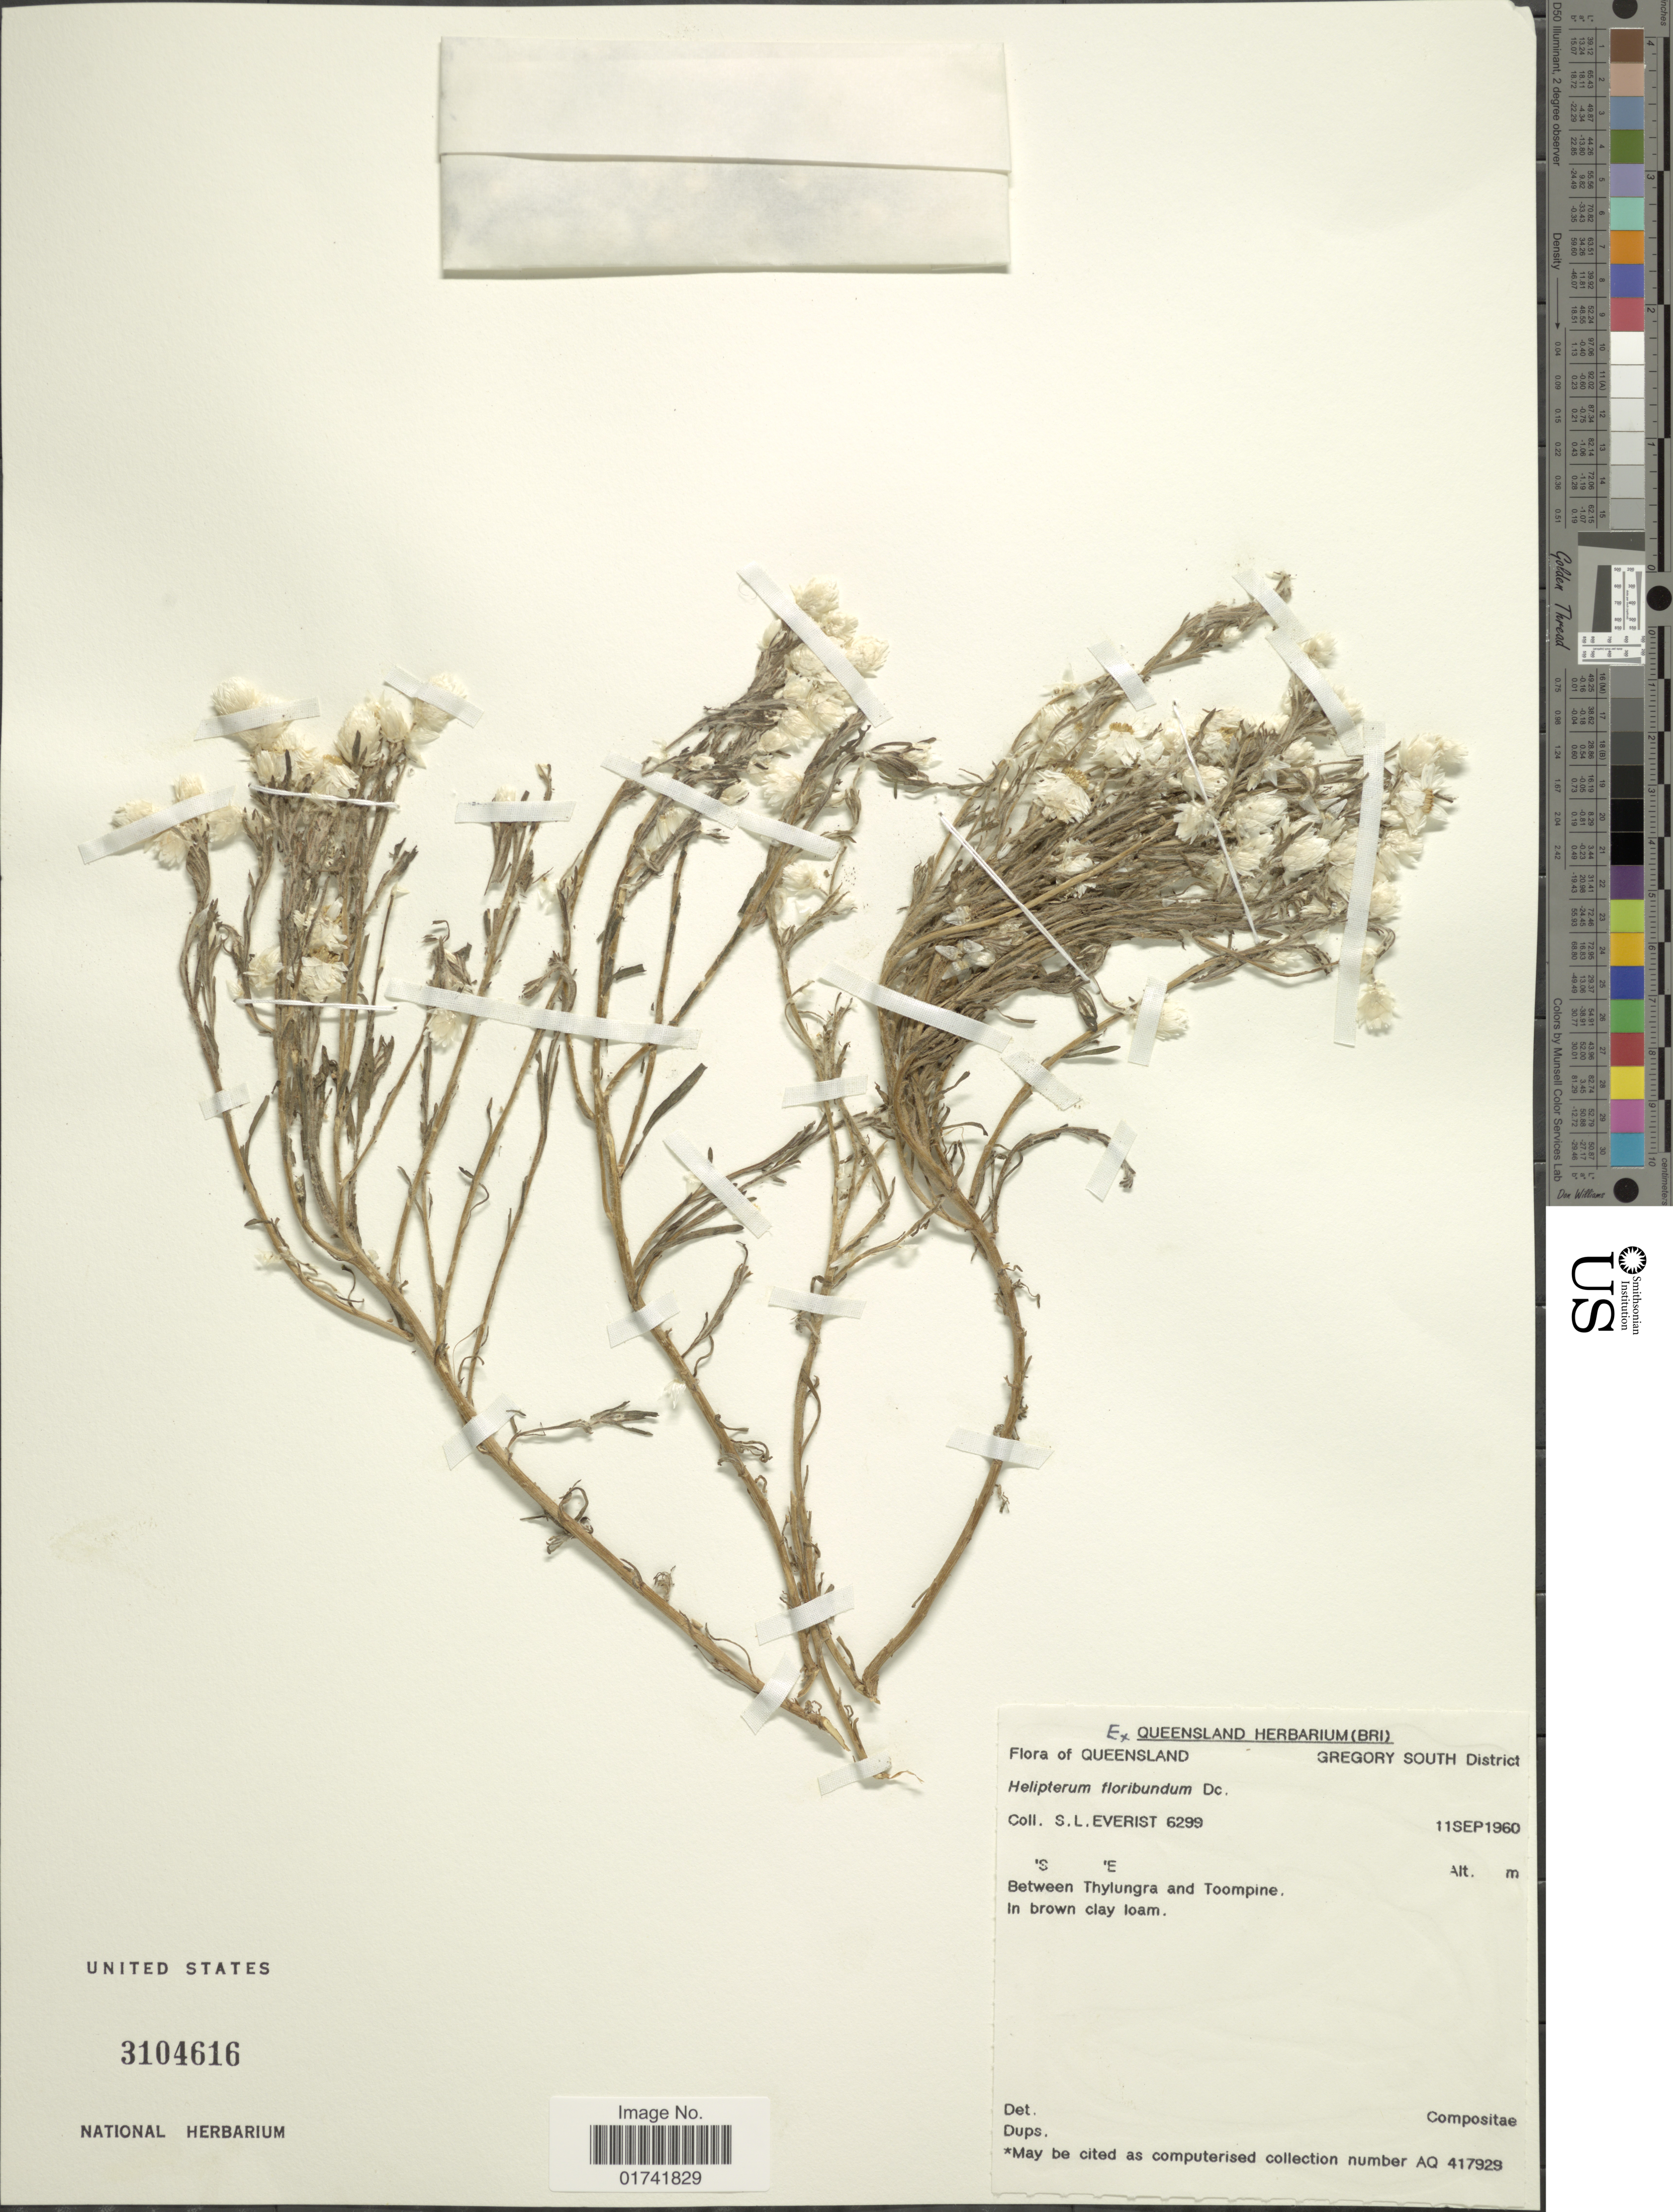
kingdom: Plantae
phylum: Tracheophyta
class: Magnoliopsida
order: Asterales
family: Asteraceae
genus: Rhodanthe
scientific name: Rhodanthe floribunda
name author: (A. Cunn. ex DC.) Paul G. Wilson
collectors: S. Everist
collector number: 6299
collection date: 1960-09-11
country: Australia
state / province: Queensland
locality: Gregory South District, between Thylungra and Toompine.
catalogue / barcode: US 3104616